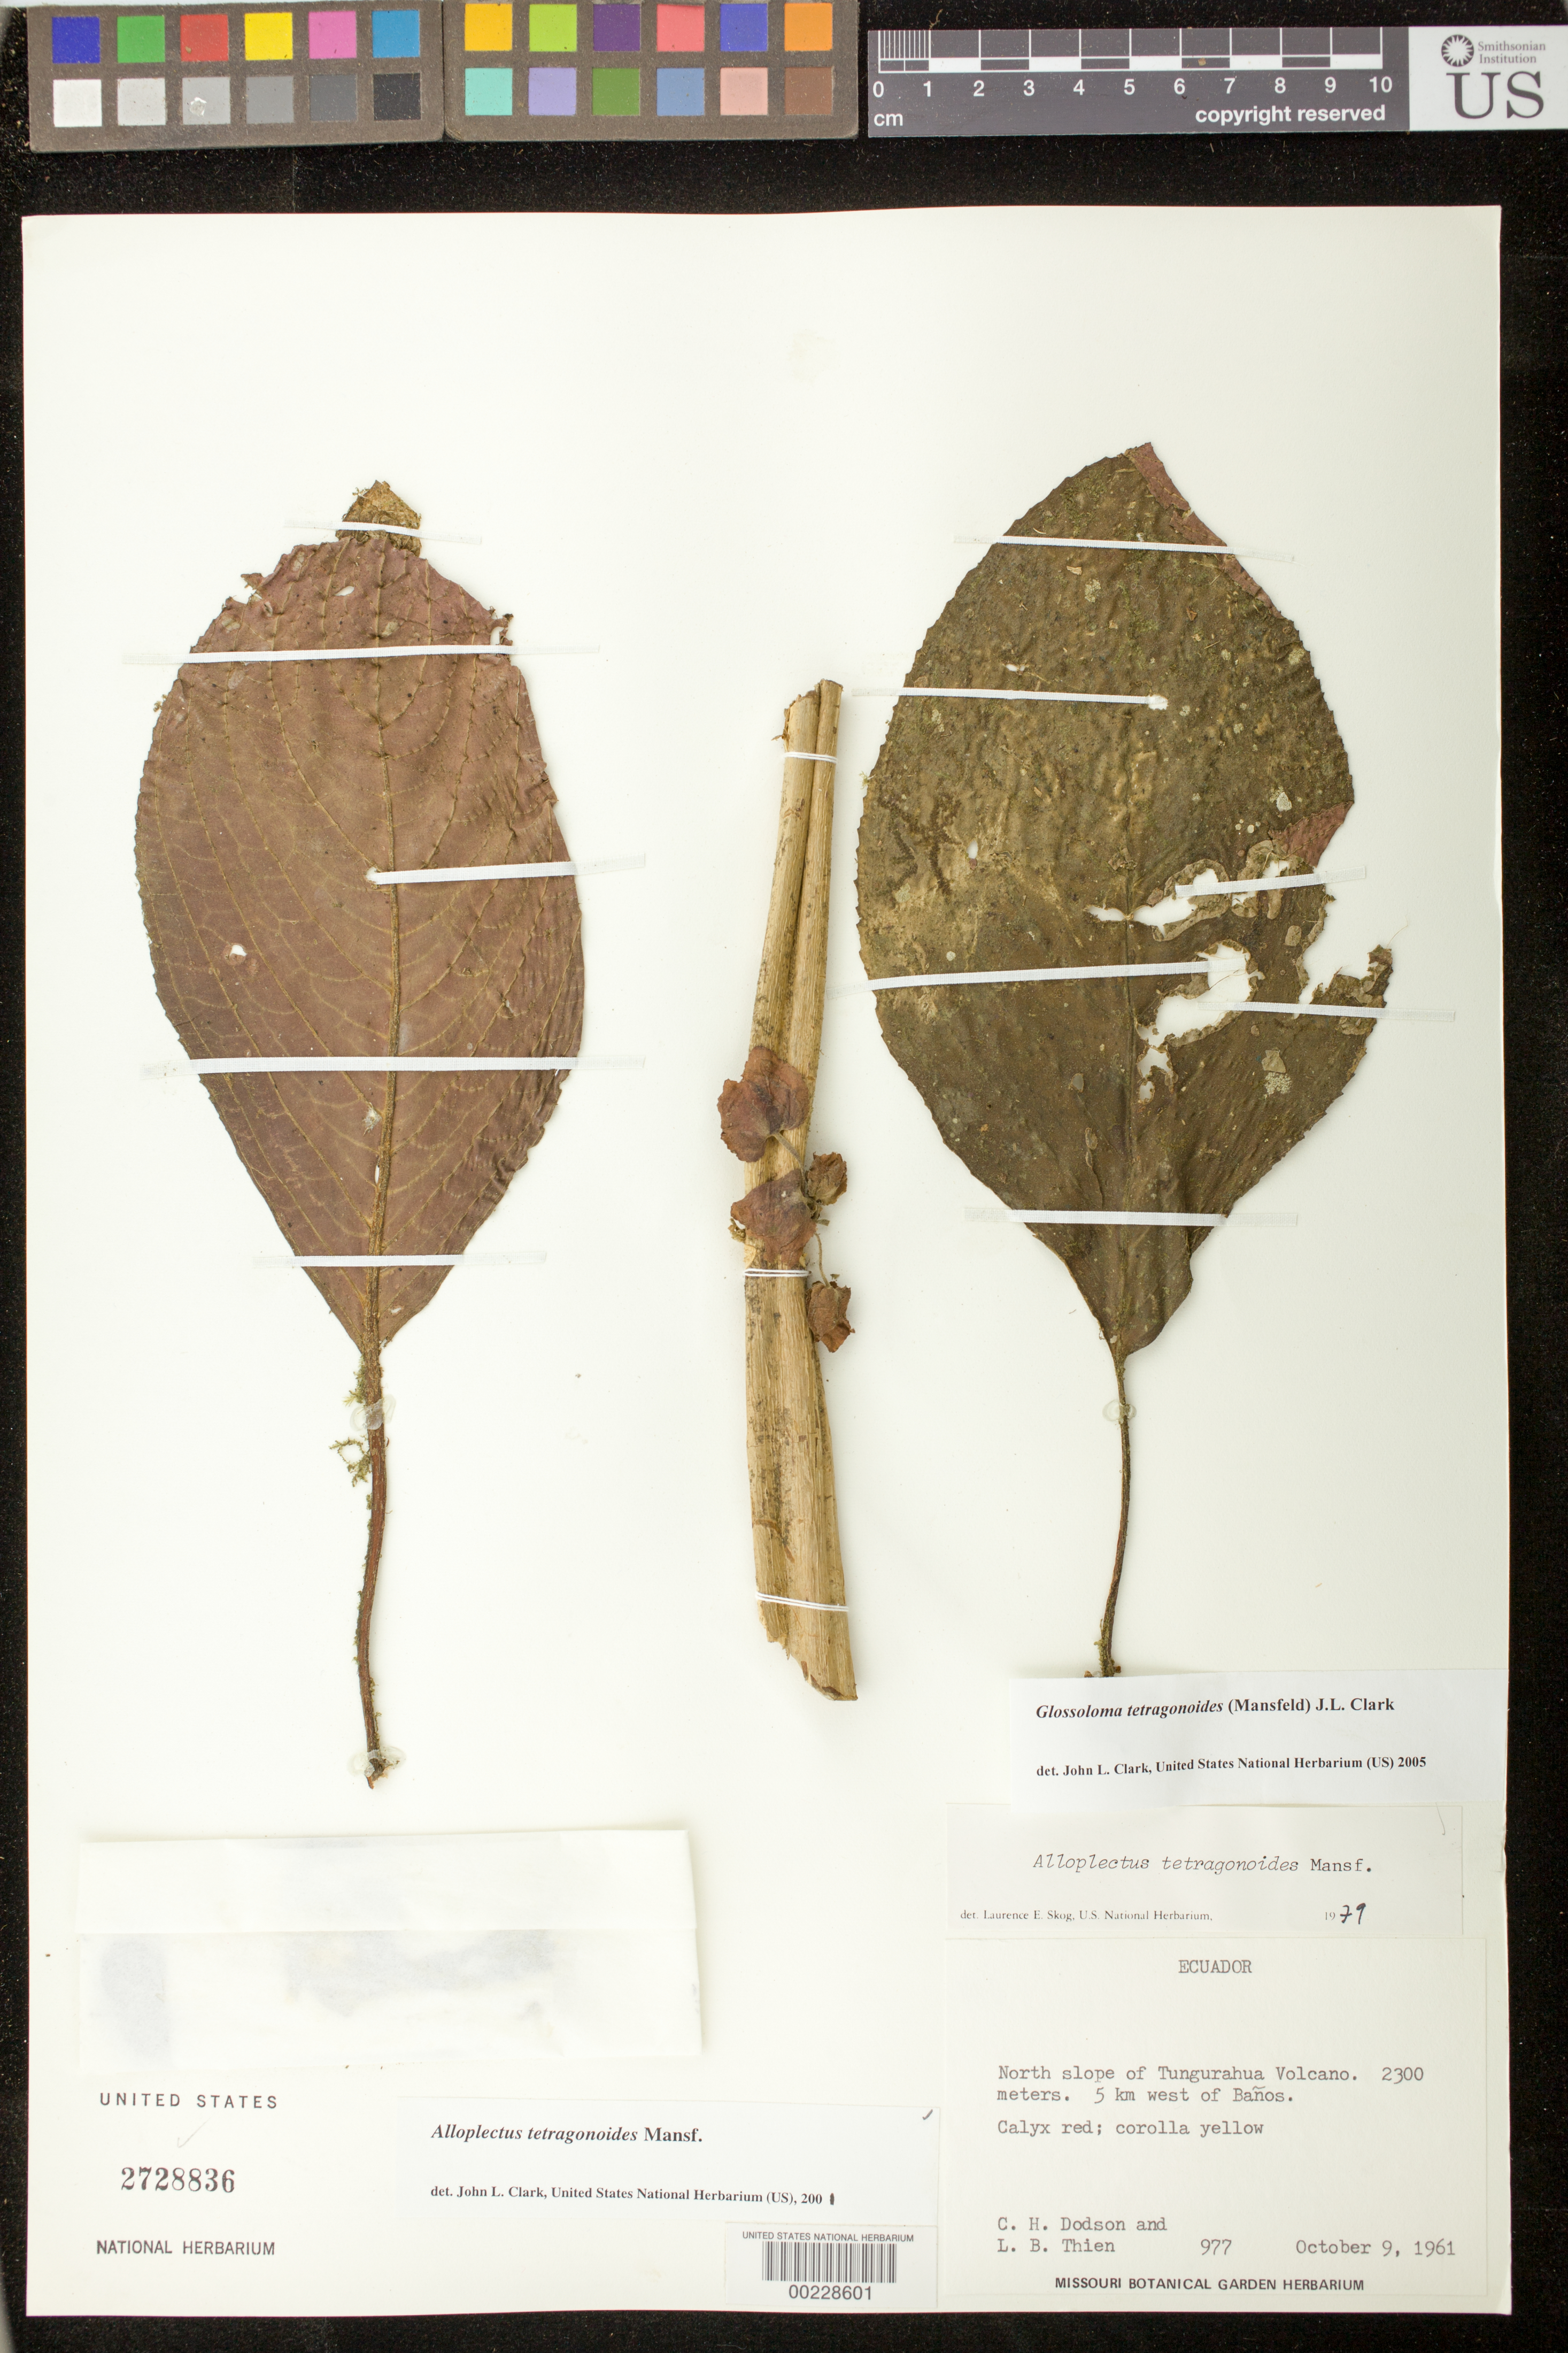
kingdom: Plantae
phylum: Tracheophyta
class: Magnoliopsida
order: Lamiales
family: Gesneriaceae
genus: Glossoloma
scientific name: Glossoloma tetragonoides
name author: (Mansf.) J.L. Clark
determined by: Skog, Laurence E.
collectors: C. H. Dodson & L. Thien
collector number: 977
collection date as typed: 09 Oct 1961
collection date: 1961-10-09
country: Ecuador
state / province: Tungurahua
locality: North slope of Tungurahua Volcano, 5 km west of Baños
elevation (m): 2300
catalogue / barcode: US 2728836